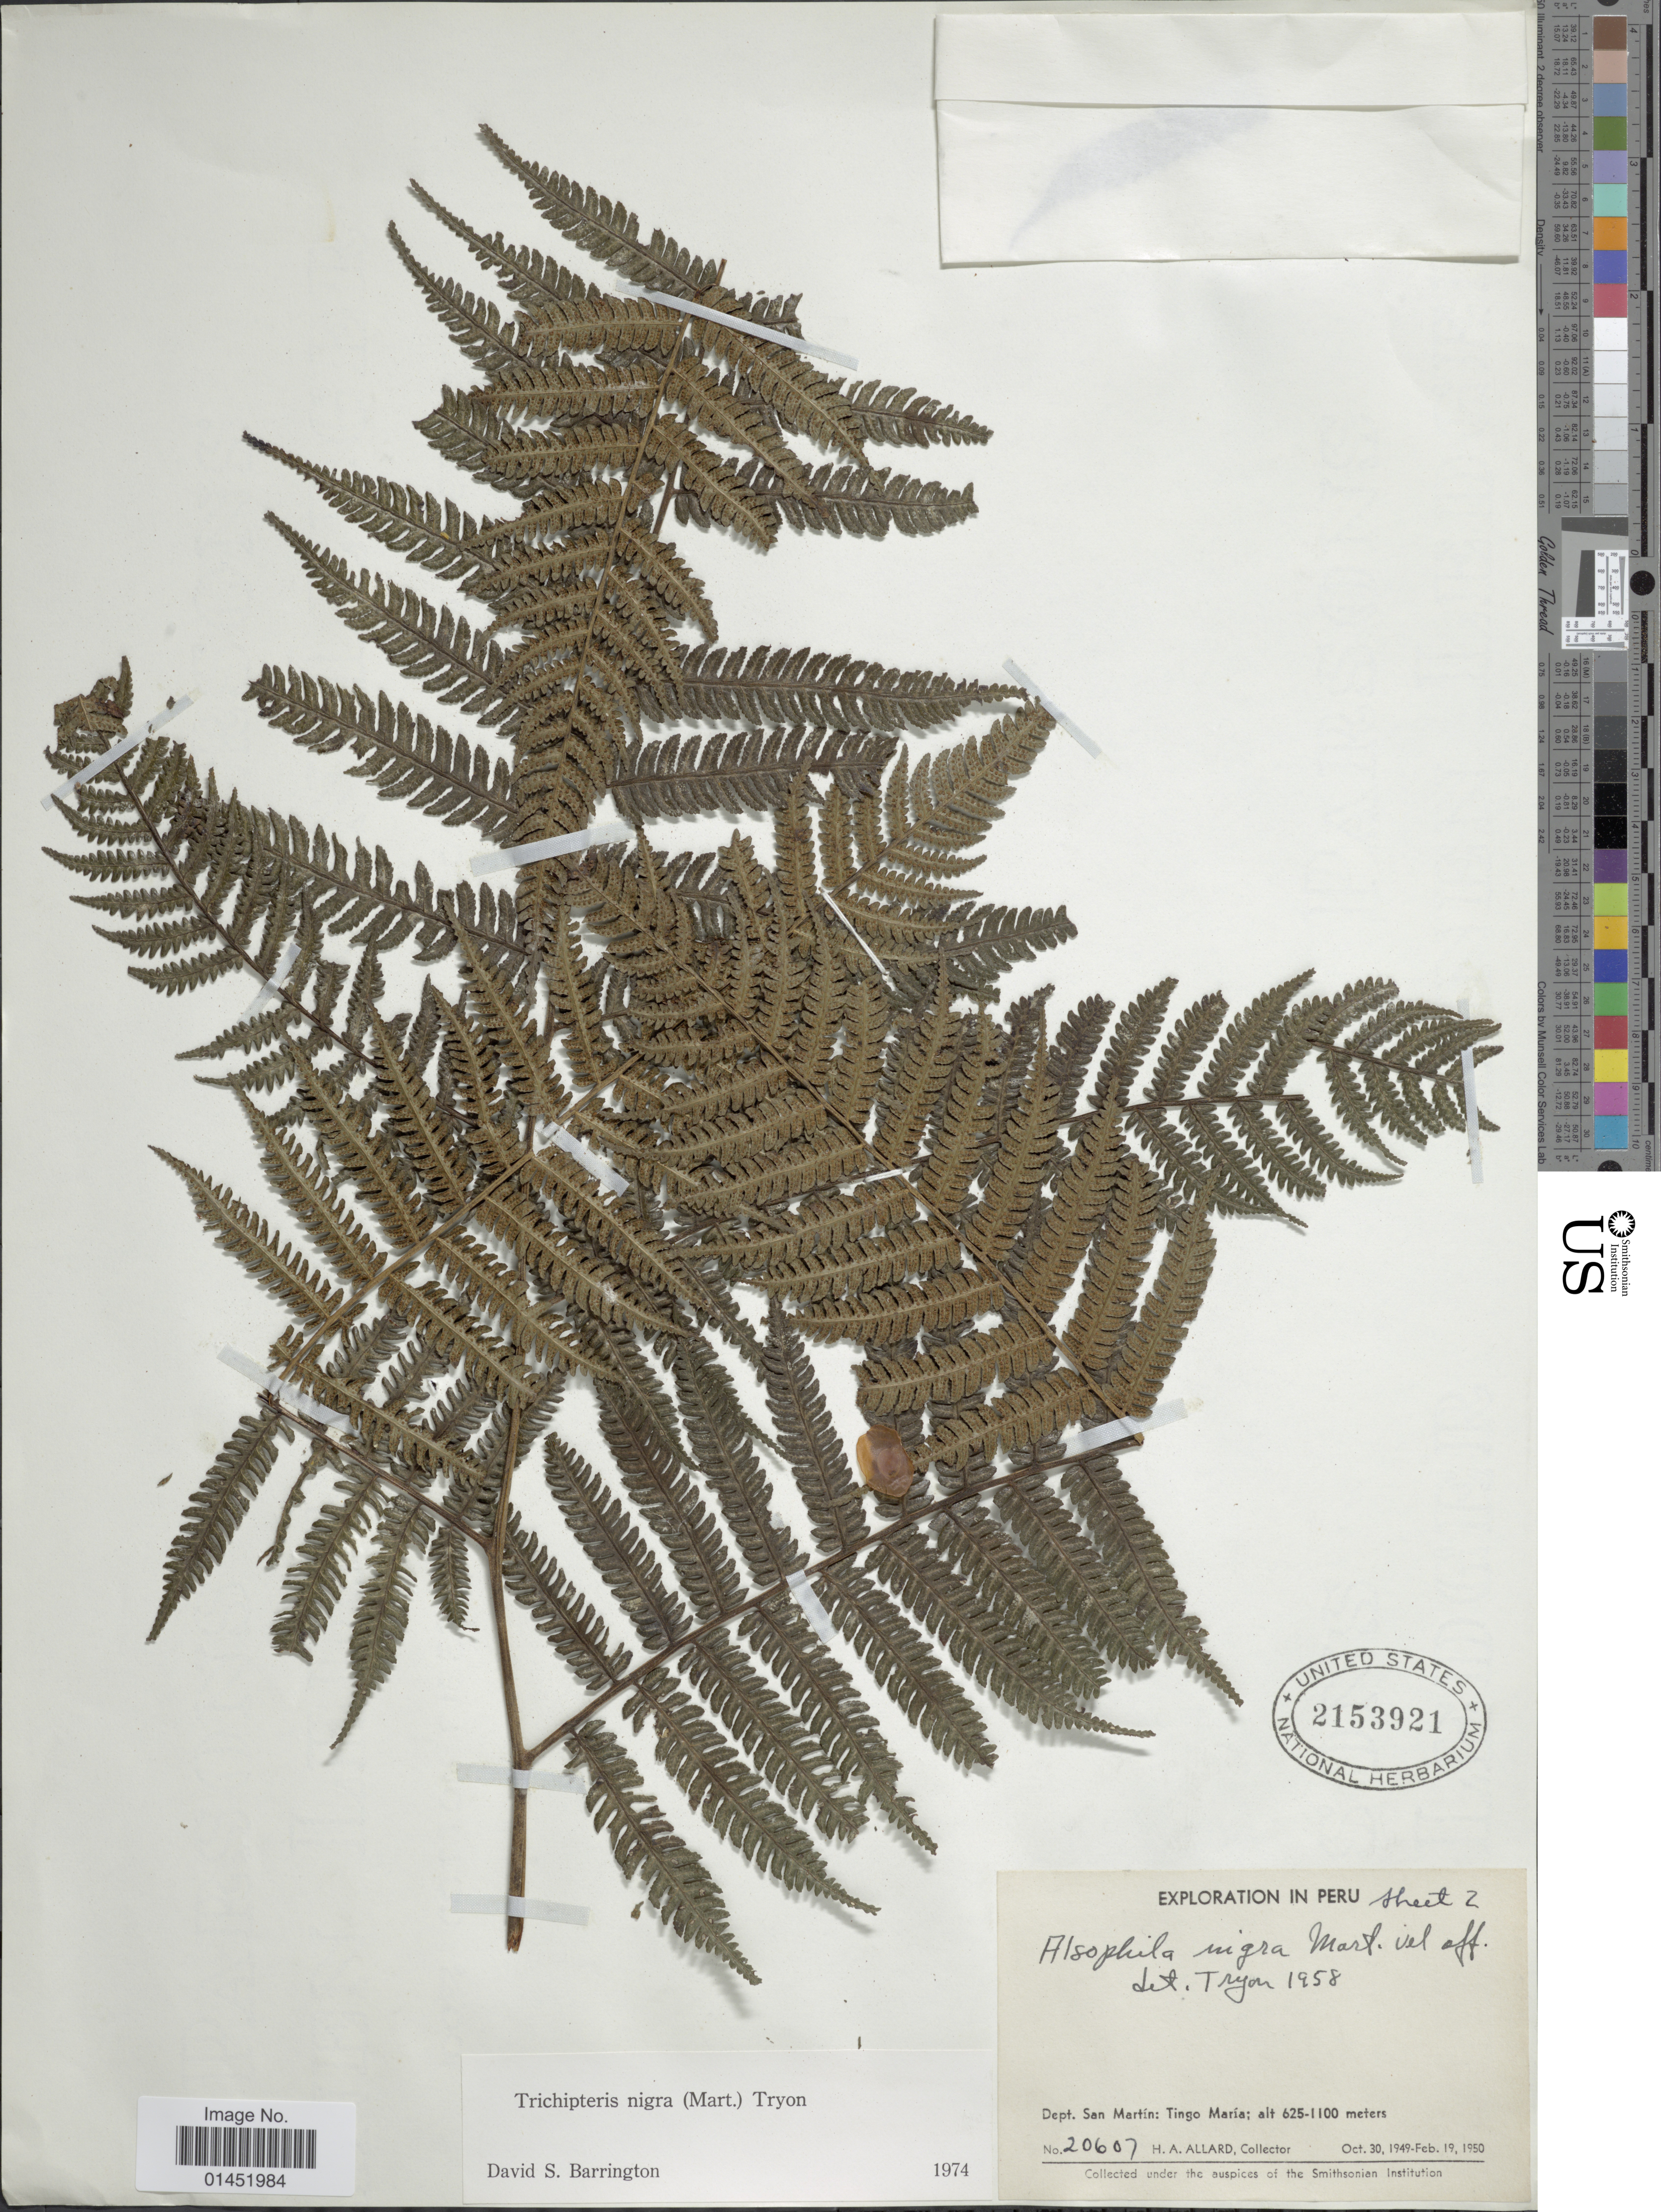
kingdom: Plantae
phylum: Tracheophyta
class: Polypodiopsida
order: Cyatheales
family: Cyatheaceae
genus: Cyathea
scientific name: Cyathea lasiosora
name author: (Mett. ex Kuhn) Domin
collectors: H. A. Allard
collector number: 20607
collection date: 1949-10-30/1950-02-19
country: Peru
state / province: San Martín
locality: Dept San Martín: Tingo Maria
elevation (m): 625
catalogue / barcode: US 2153921